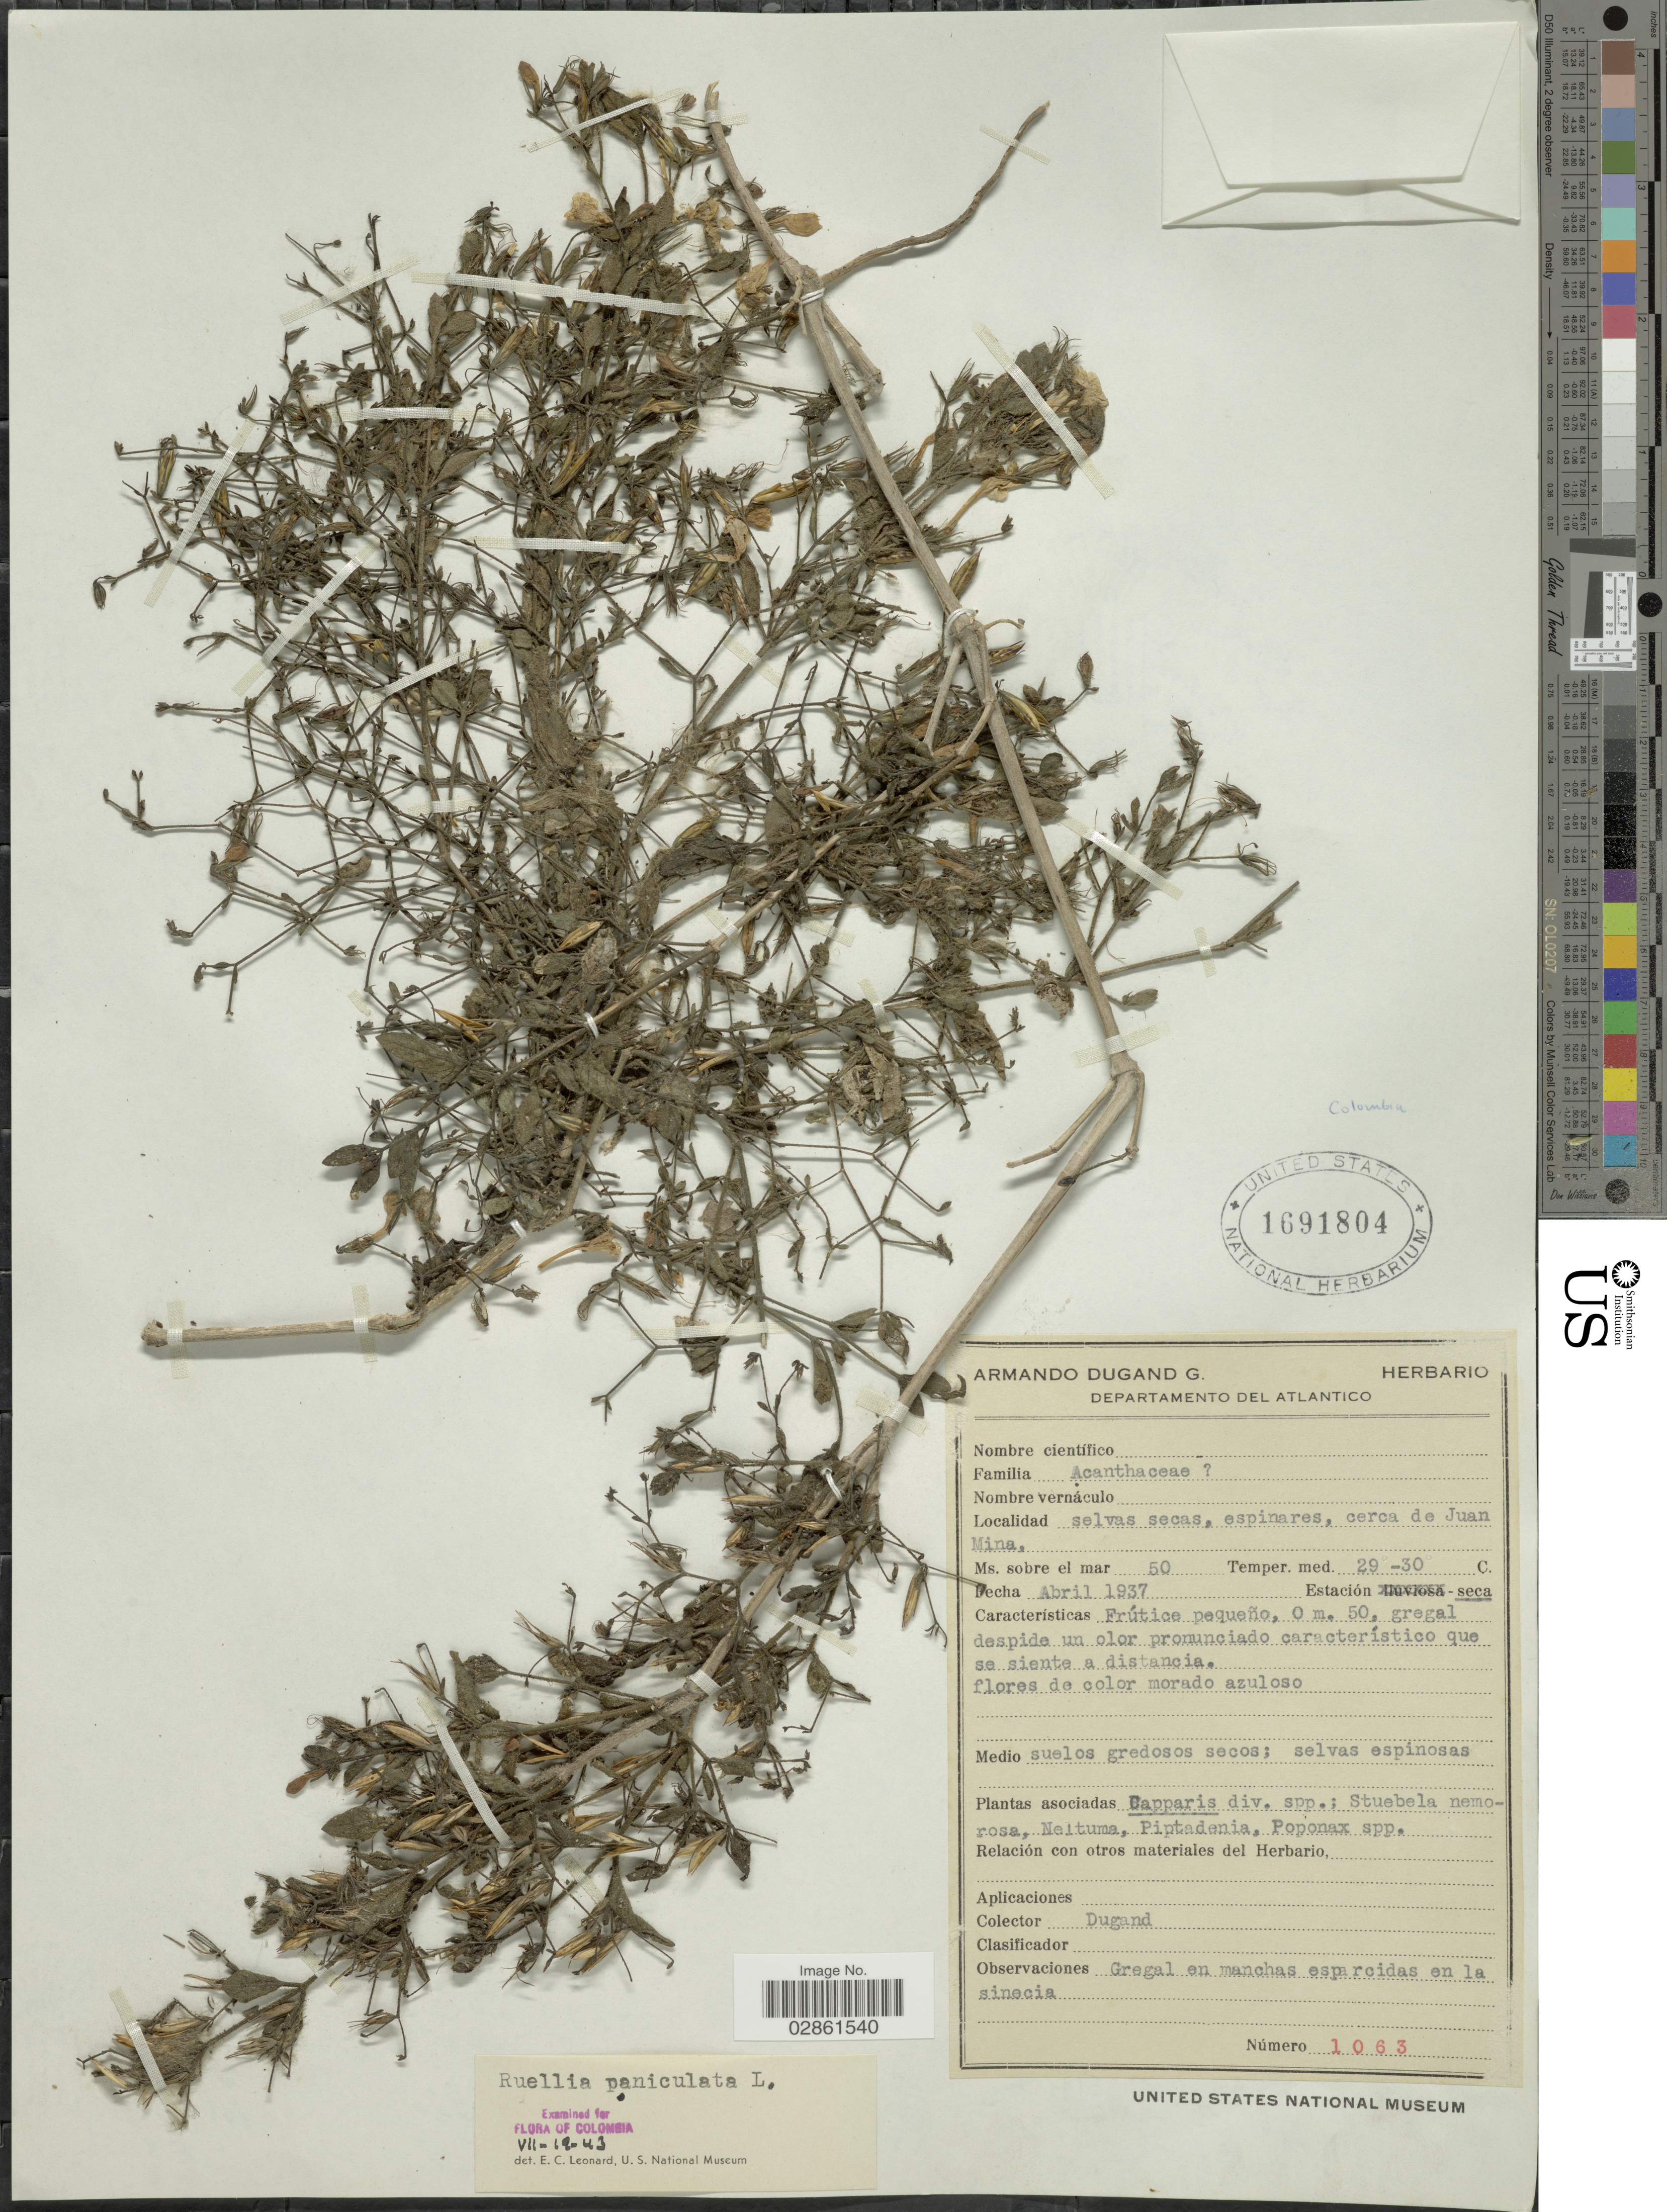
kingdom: Plantae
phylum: Tracheophyta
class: Magnoliopsida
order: Lamiales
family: Acanthaceae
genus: Ruellia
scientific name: Ruellia paniculata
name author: L.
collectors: A. Dugand G.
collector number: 1063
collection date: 1937-04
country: Colombia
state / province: Atlántico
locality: Departamento del Atlantico. Selvas secas, espinares, cerca de Juan Mina.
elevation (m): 50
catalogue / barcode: US 1691804